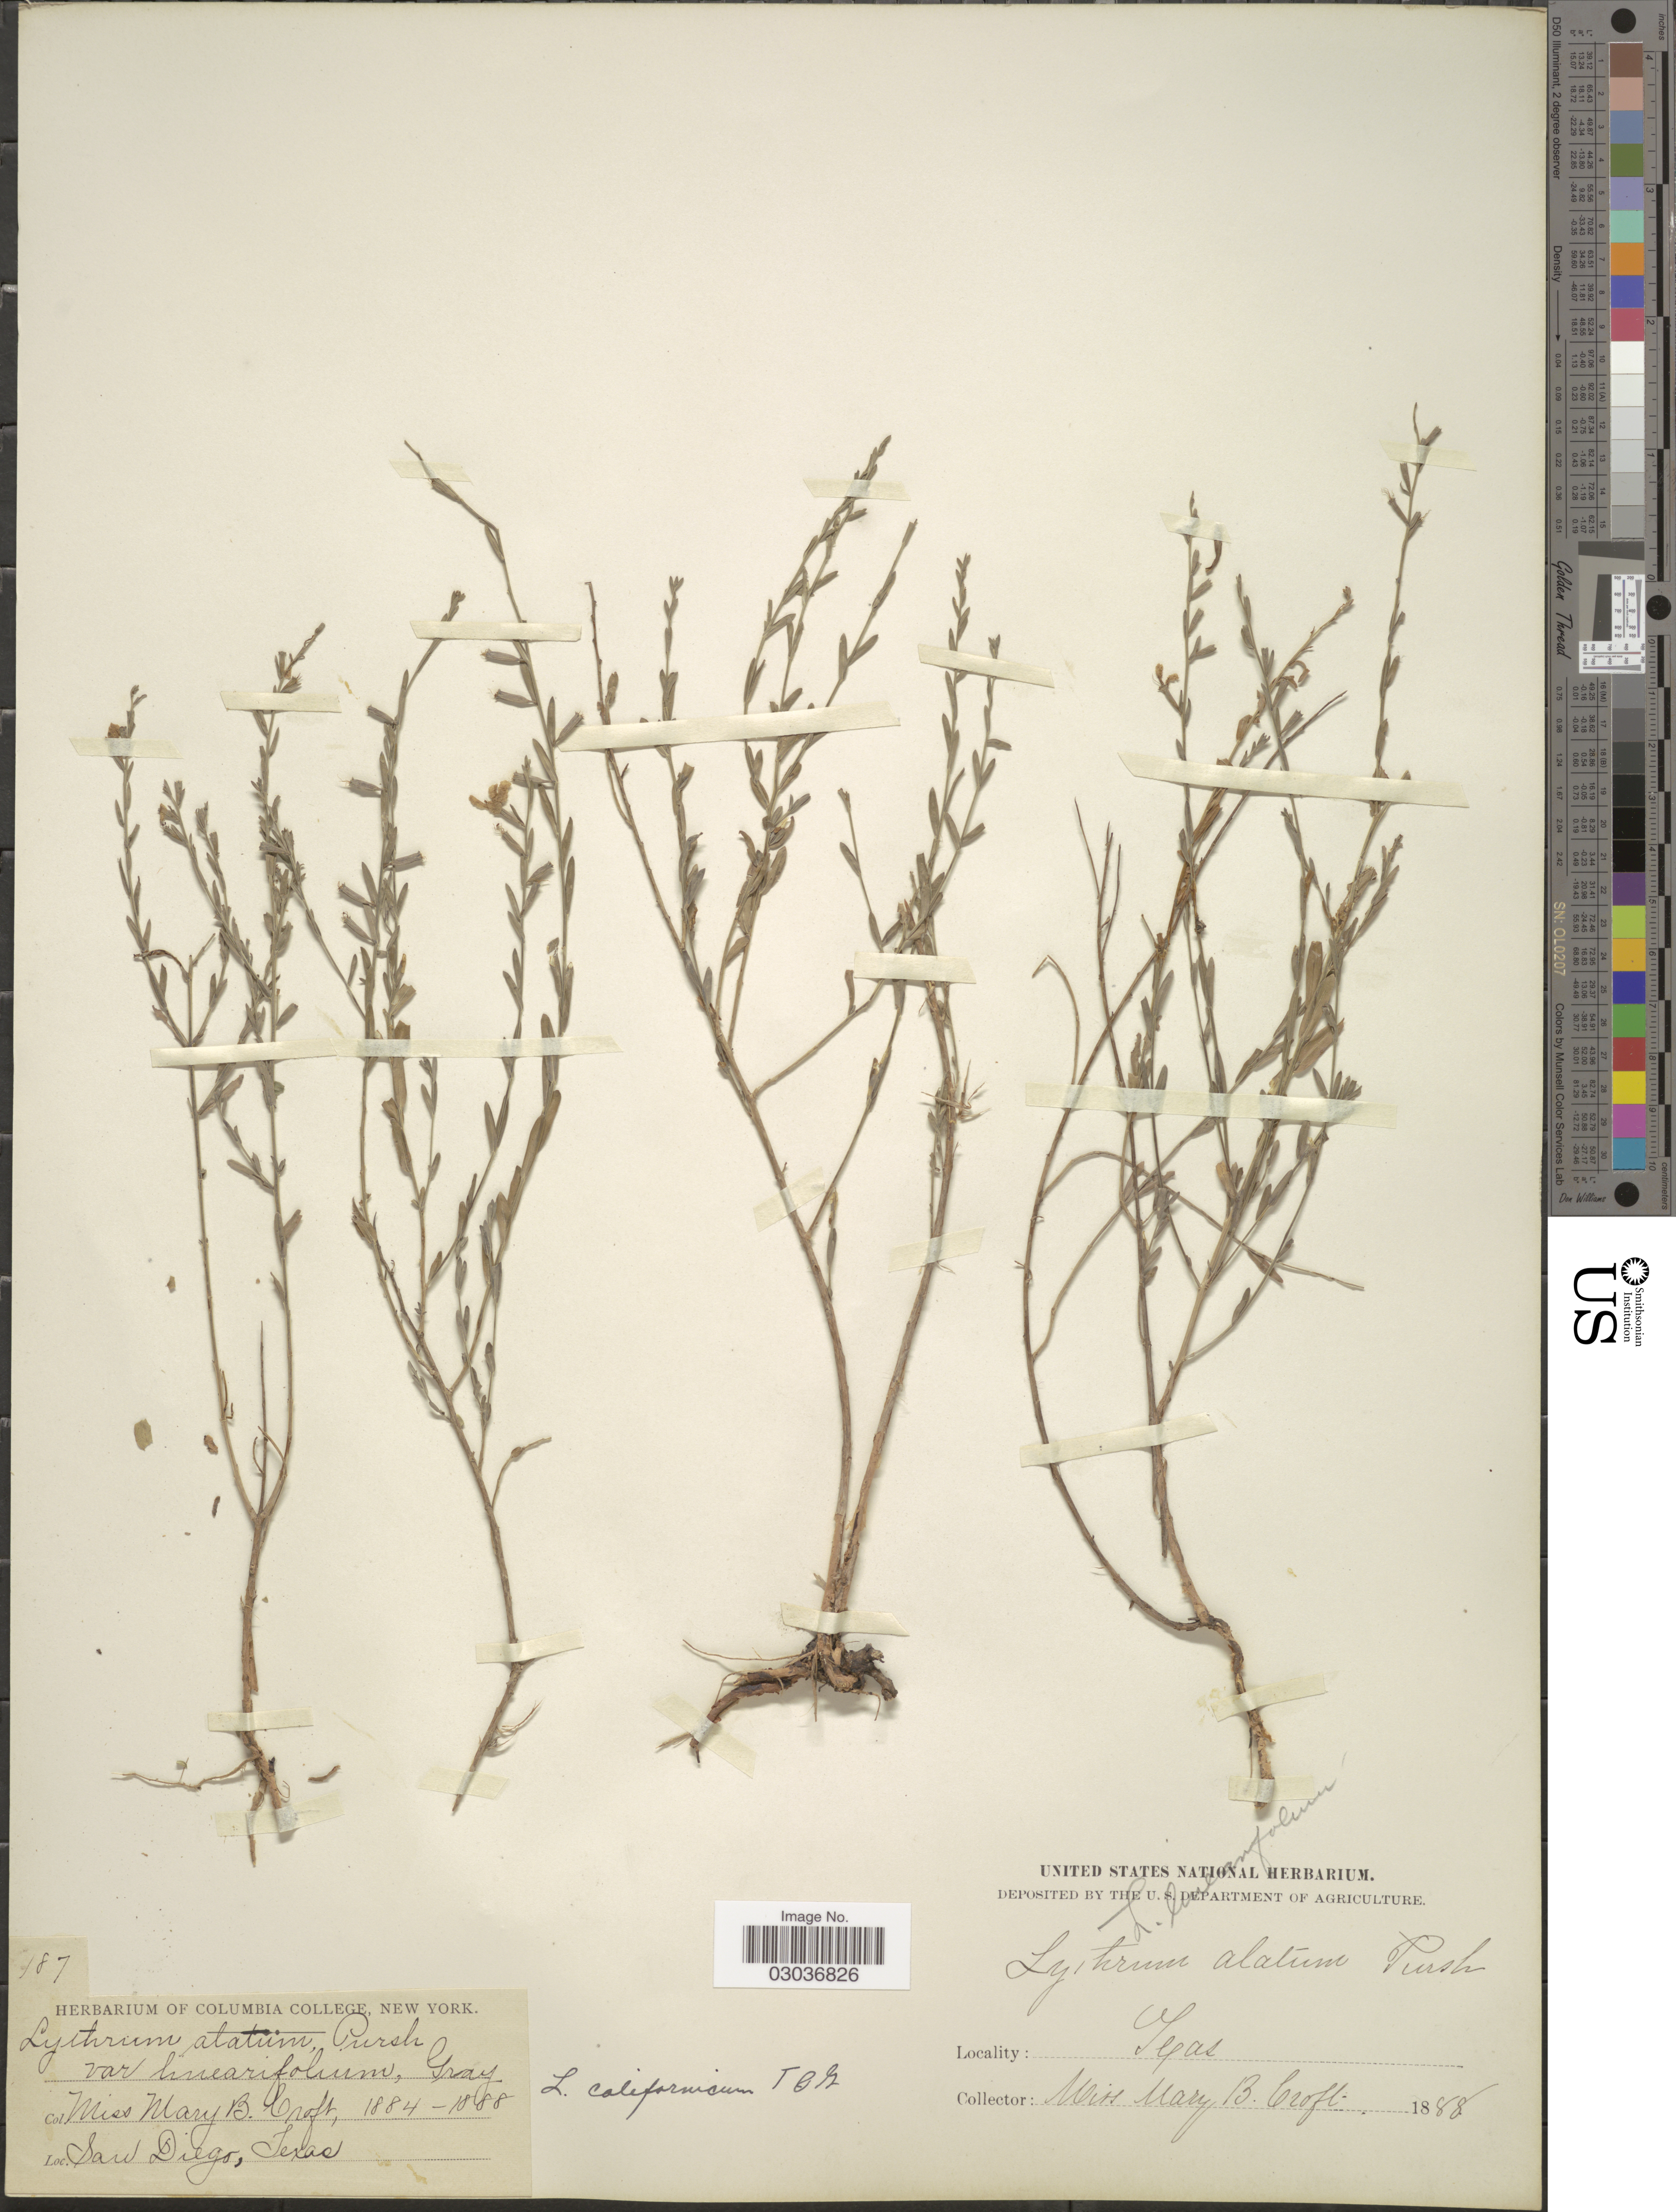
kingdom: Plantae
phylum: Tracheophyta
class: Magnoliopsida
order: Myrtales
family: Lythraceae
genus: Lythrum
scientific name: Lythrum californicum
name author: Torr. & A. Gray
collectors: M. Croft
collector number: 187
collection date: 1884/1888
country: United States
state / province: Texas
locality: San Diego.